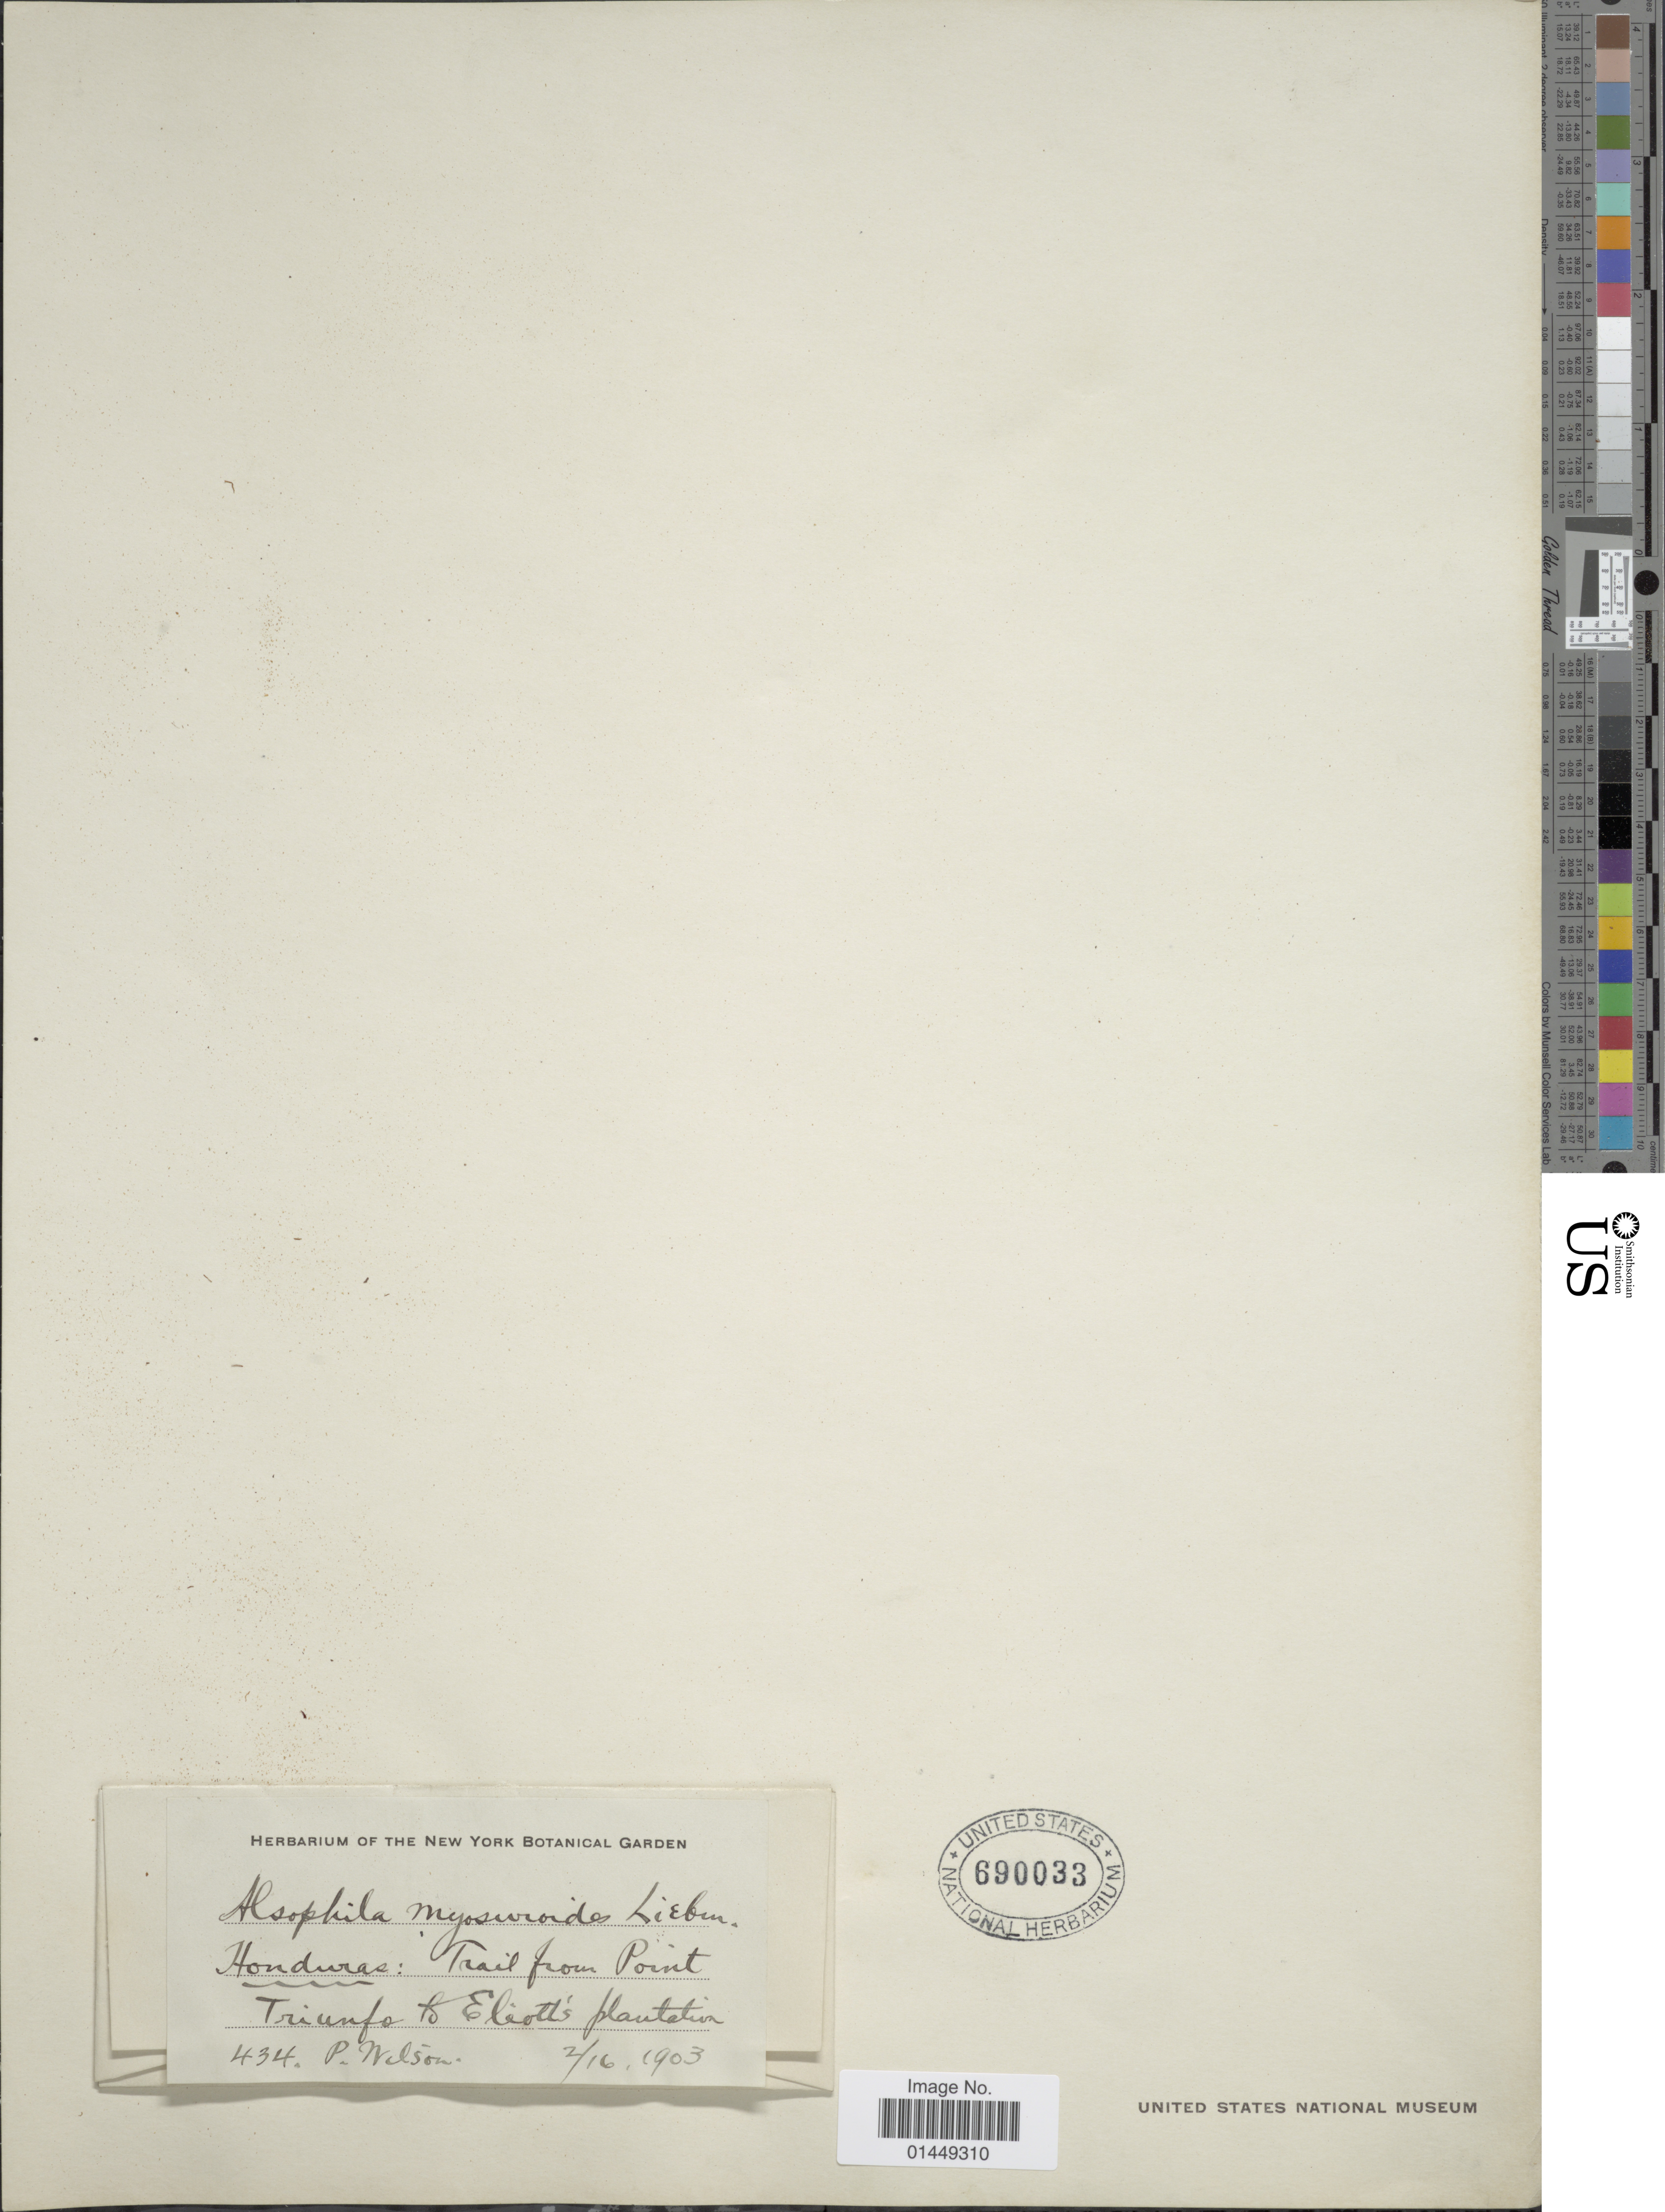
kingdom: Plantae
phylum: Tracheophyta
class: Polypodiopsida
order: Cyatheales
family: Cyatheaceae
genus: Cyathea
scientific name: Cyathea myosuriodes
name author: (Liebm.) Domin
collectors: P. Wilson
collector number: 434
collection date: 1903-02-16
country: Honduras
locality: Honduras: Trail from Point Triunfo to Eliott's plantation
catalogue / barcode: US 690033